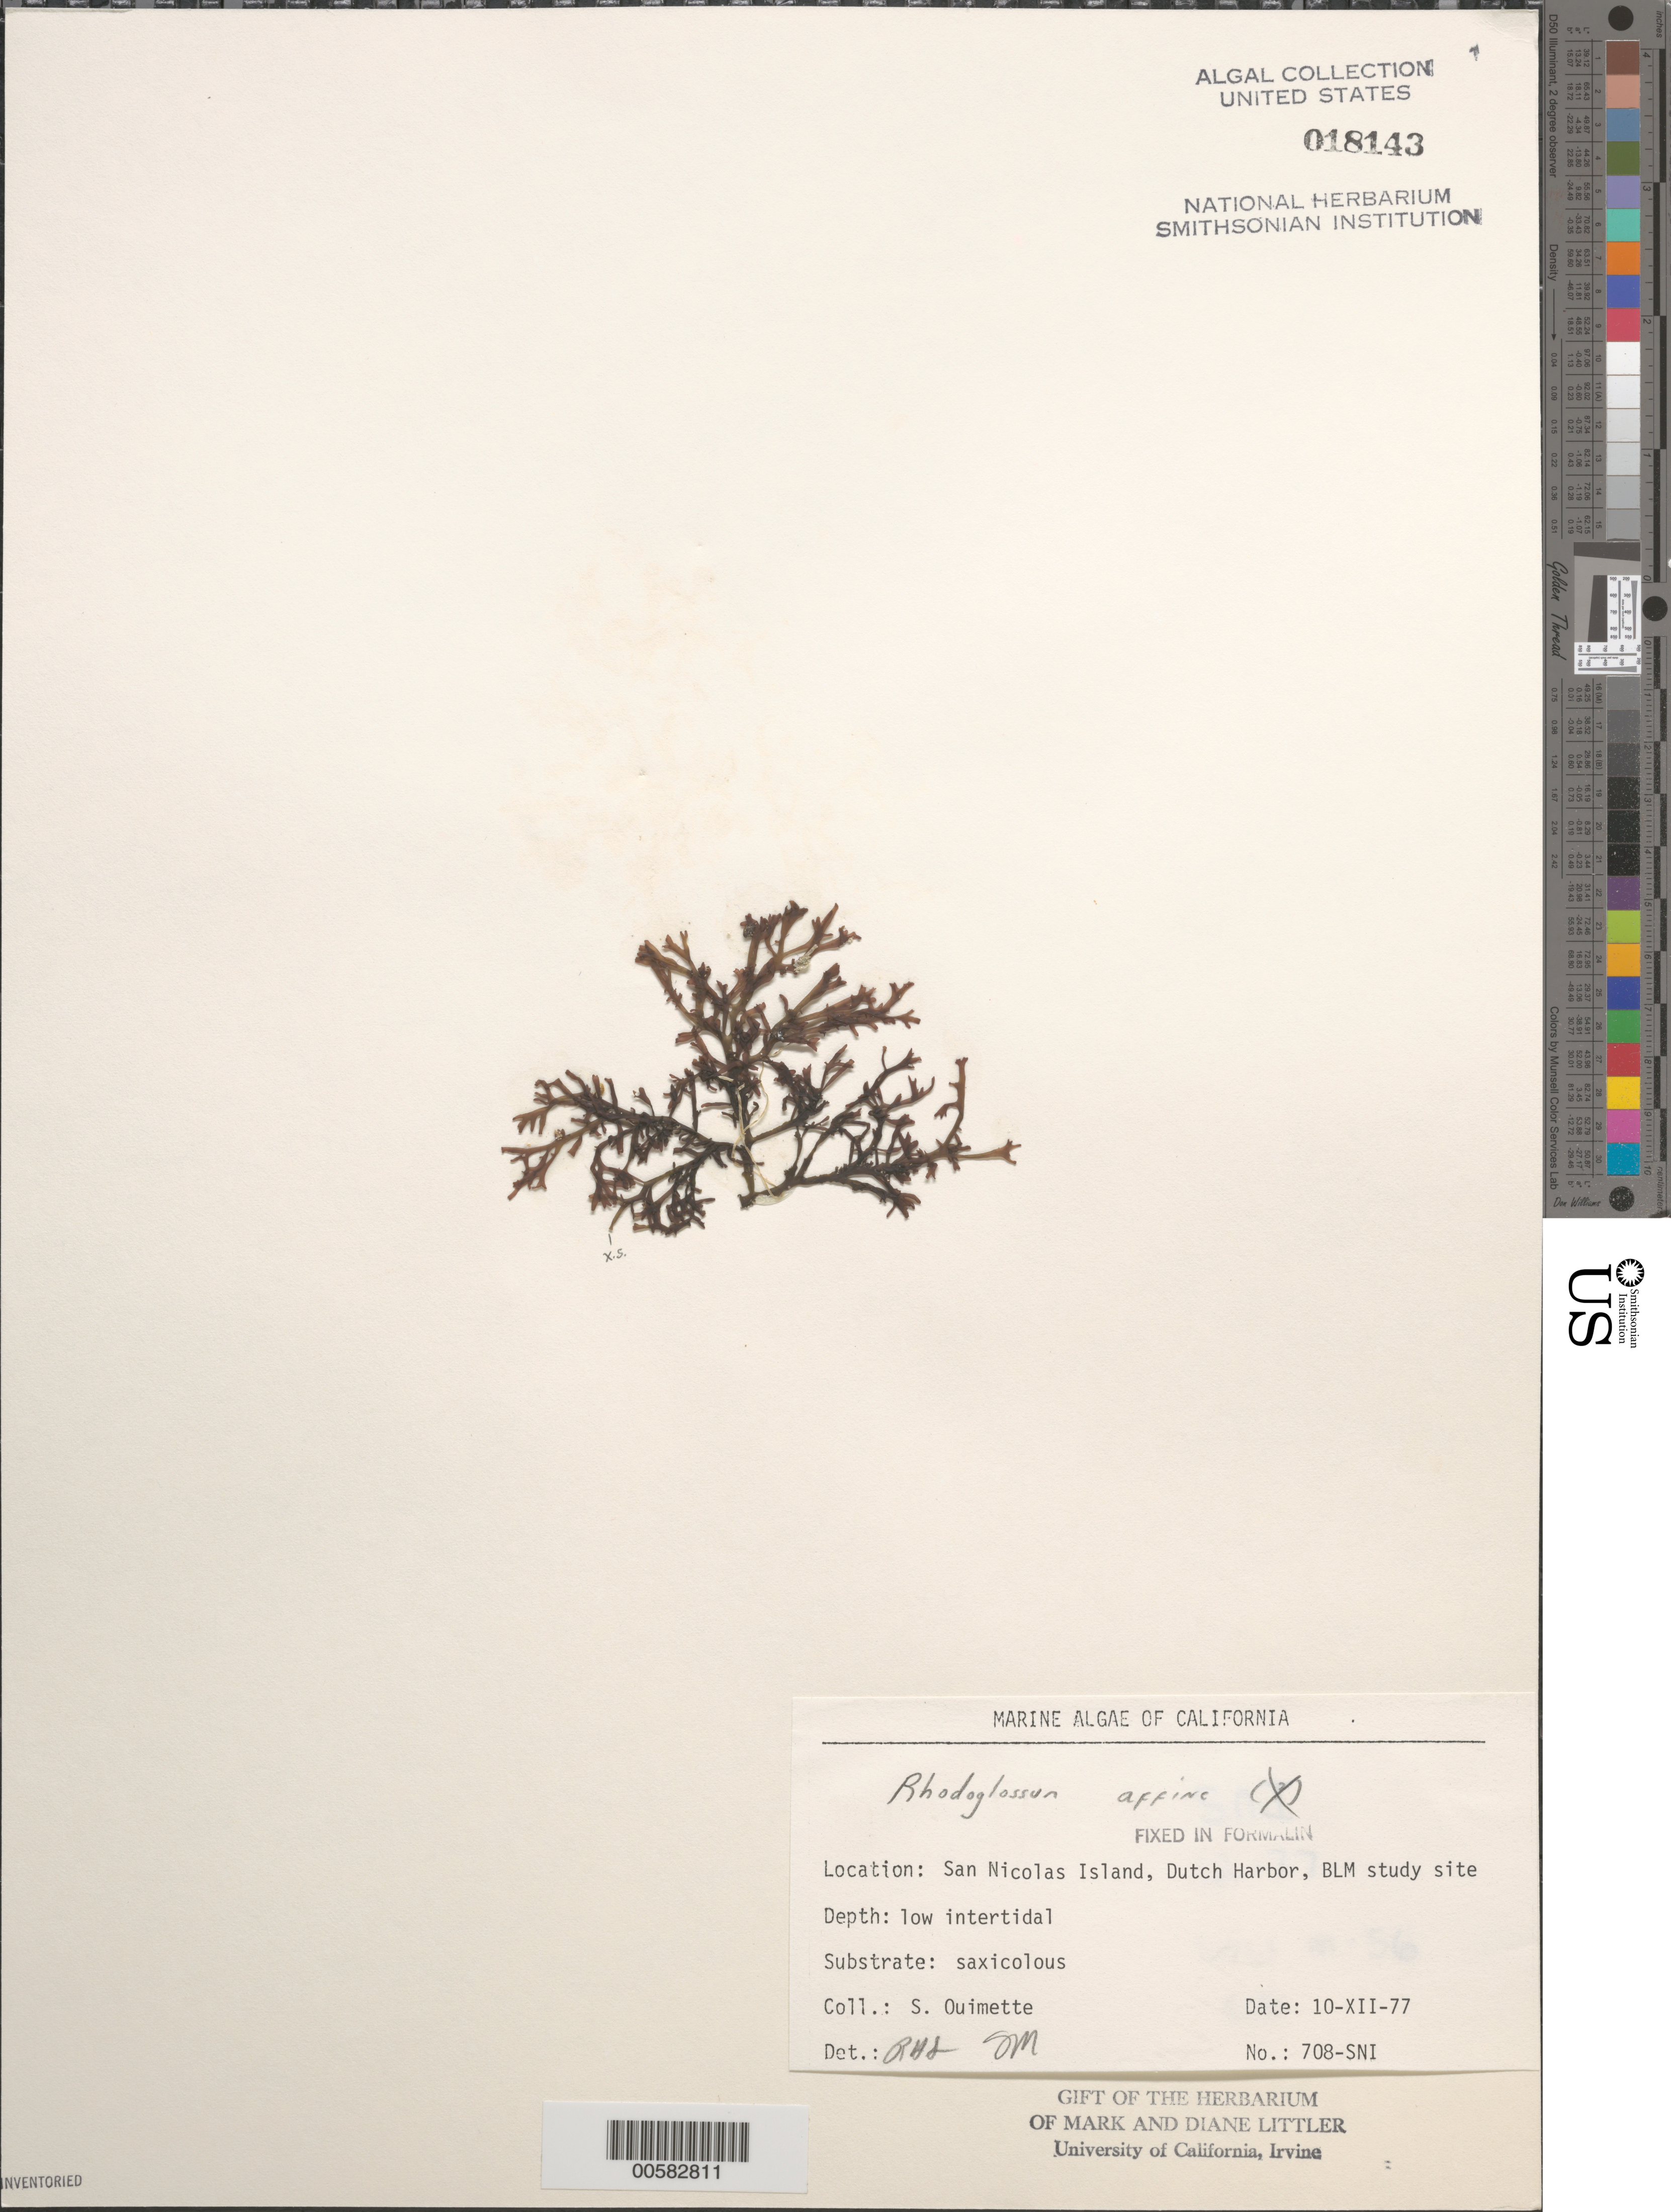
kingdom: Plantae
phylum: Rhodophyta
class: Florideophyceae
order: Gigartinales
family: Gigartinaceae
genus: Mazzaella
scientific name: Mazzaella affinis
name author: (Harvey) Fredericq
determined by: Algae name updating Project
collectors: S. Ouimette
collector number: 708-sni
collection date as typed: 10 Dec 1977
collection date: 1977-12-10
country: United States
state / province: California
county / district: Ventura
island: San Nicolas Island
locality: Dutch Harbor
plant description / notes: BLM-SOCALBIGHT Rocky Intertidal Survey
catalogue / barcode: US 18143